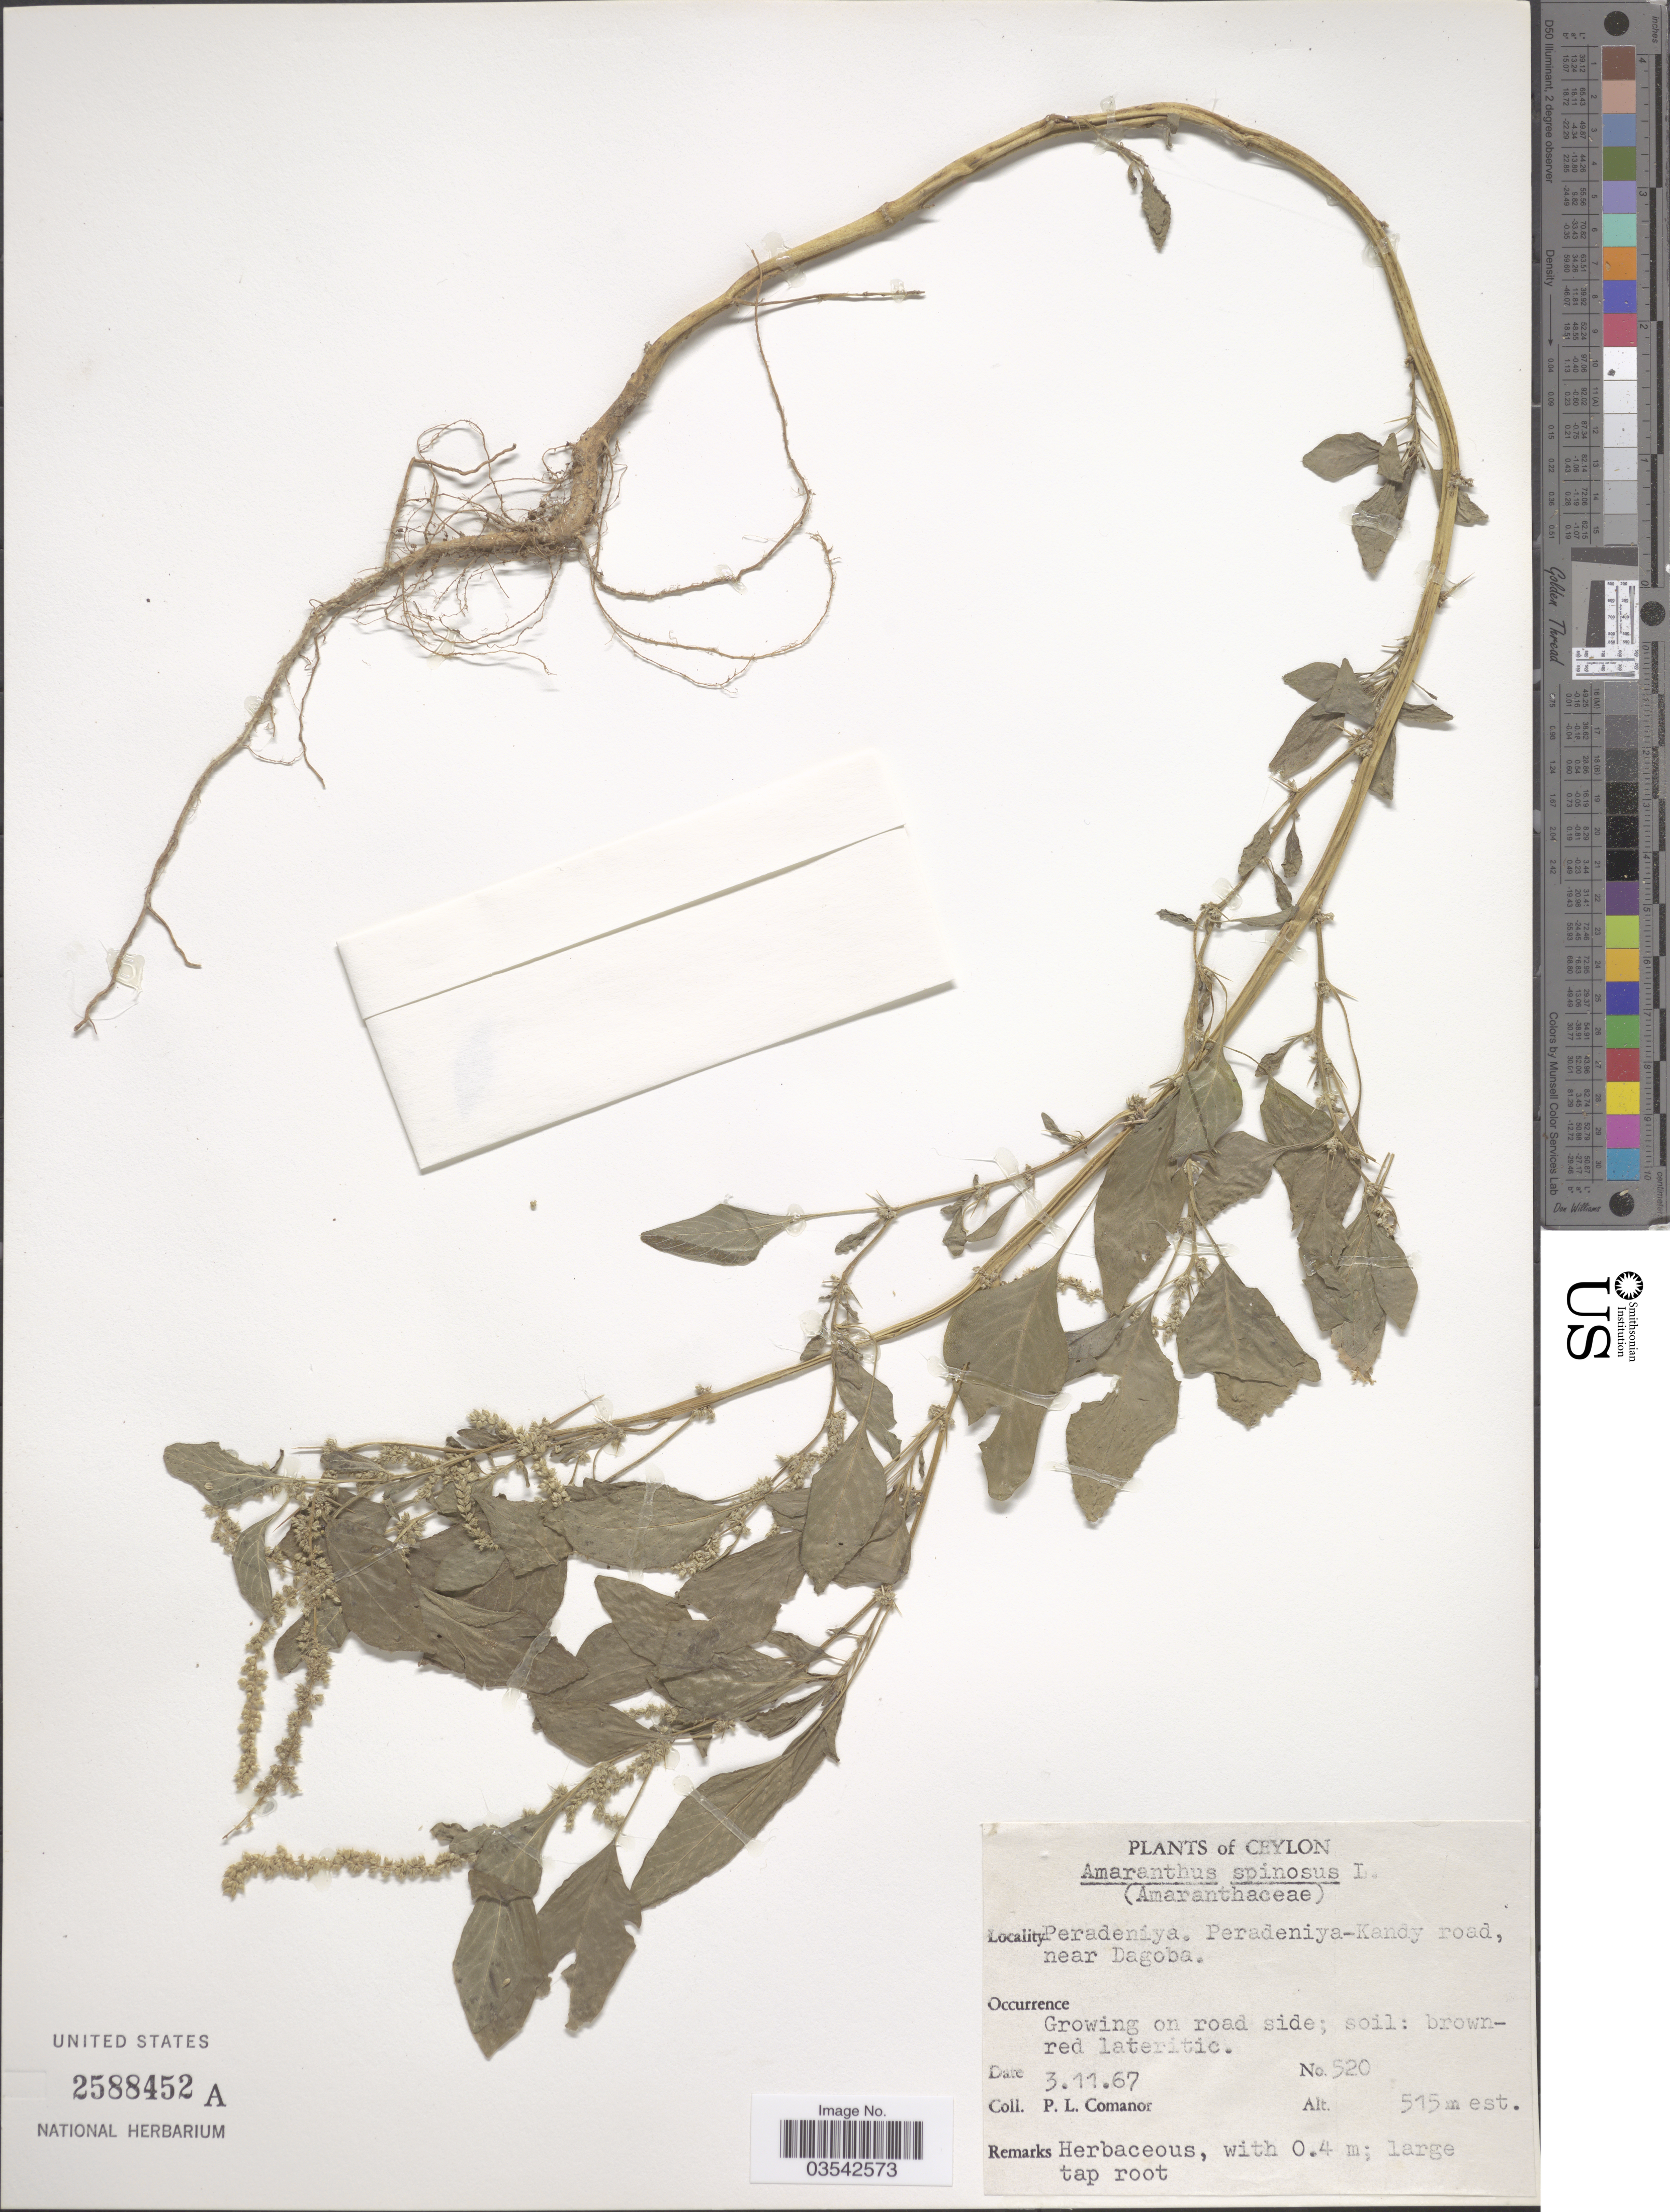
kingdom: Plantae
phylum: Tracheophyta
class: Magnoliopsida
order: Caryophyllales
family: Amaranthaceae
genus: Amaranthus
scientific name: Amaranthus spinosus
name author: L.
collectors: P. Comanor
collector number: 520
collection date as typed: Transcribed d/m/y: 3/11/67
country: Sri Lanka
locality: Ceylon. Peradeniya. Peradeniya-Kandy road, near Dagoba.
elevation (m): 515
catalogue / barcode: US 2588452A